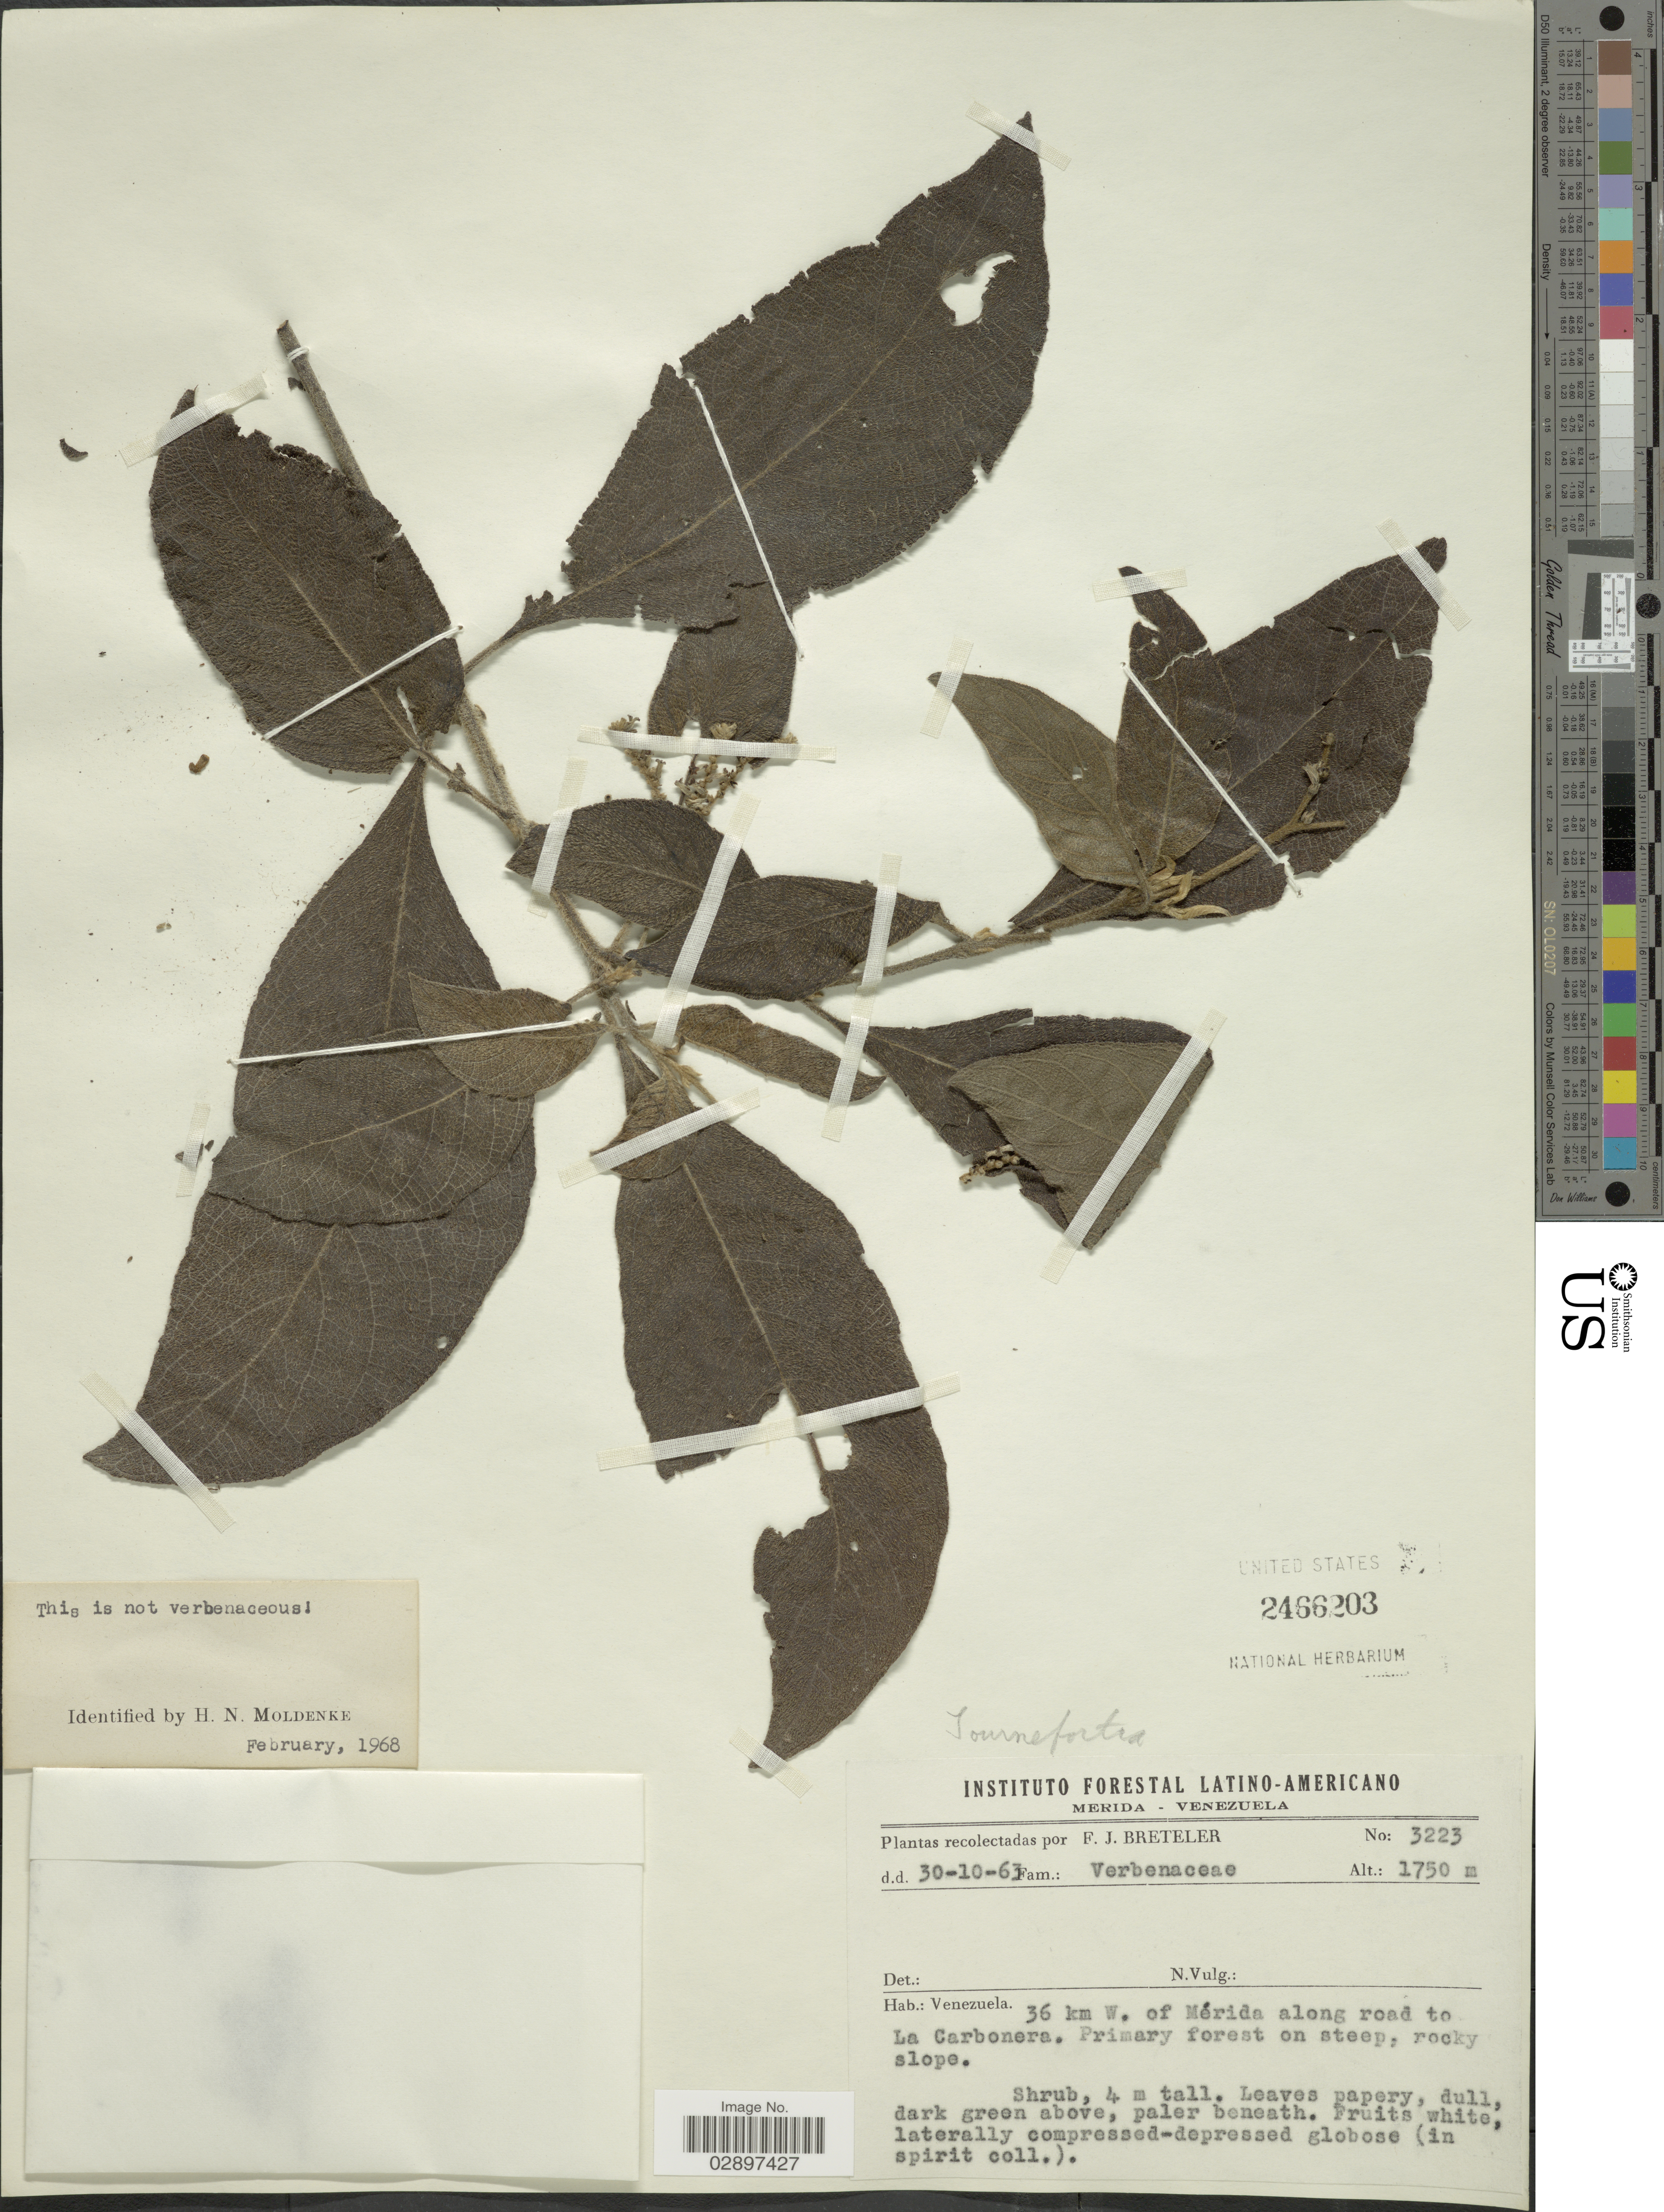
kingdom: Plantae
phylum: Tracheophyta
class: Magnoliopsida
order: Boraginales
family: Heliotropiaceae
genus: Tournefortia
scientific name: Tournefortia mutisii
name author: Killip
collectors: F. J. Breteler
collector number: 3223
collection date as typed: Transcribed d/m/y: 30/10/63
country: Venezuela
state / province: Mérida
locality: Venezuela. 36 km. W. of Mérida along road to La Carbonera.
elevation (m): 1750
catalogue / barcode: US 2466203